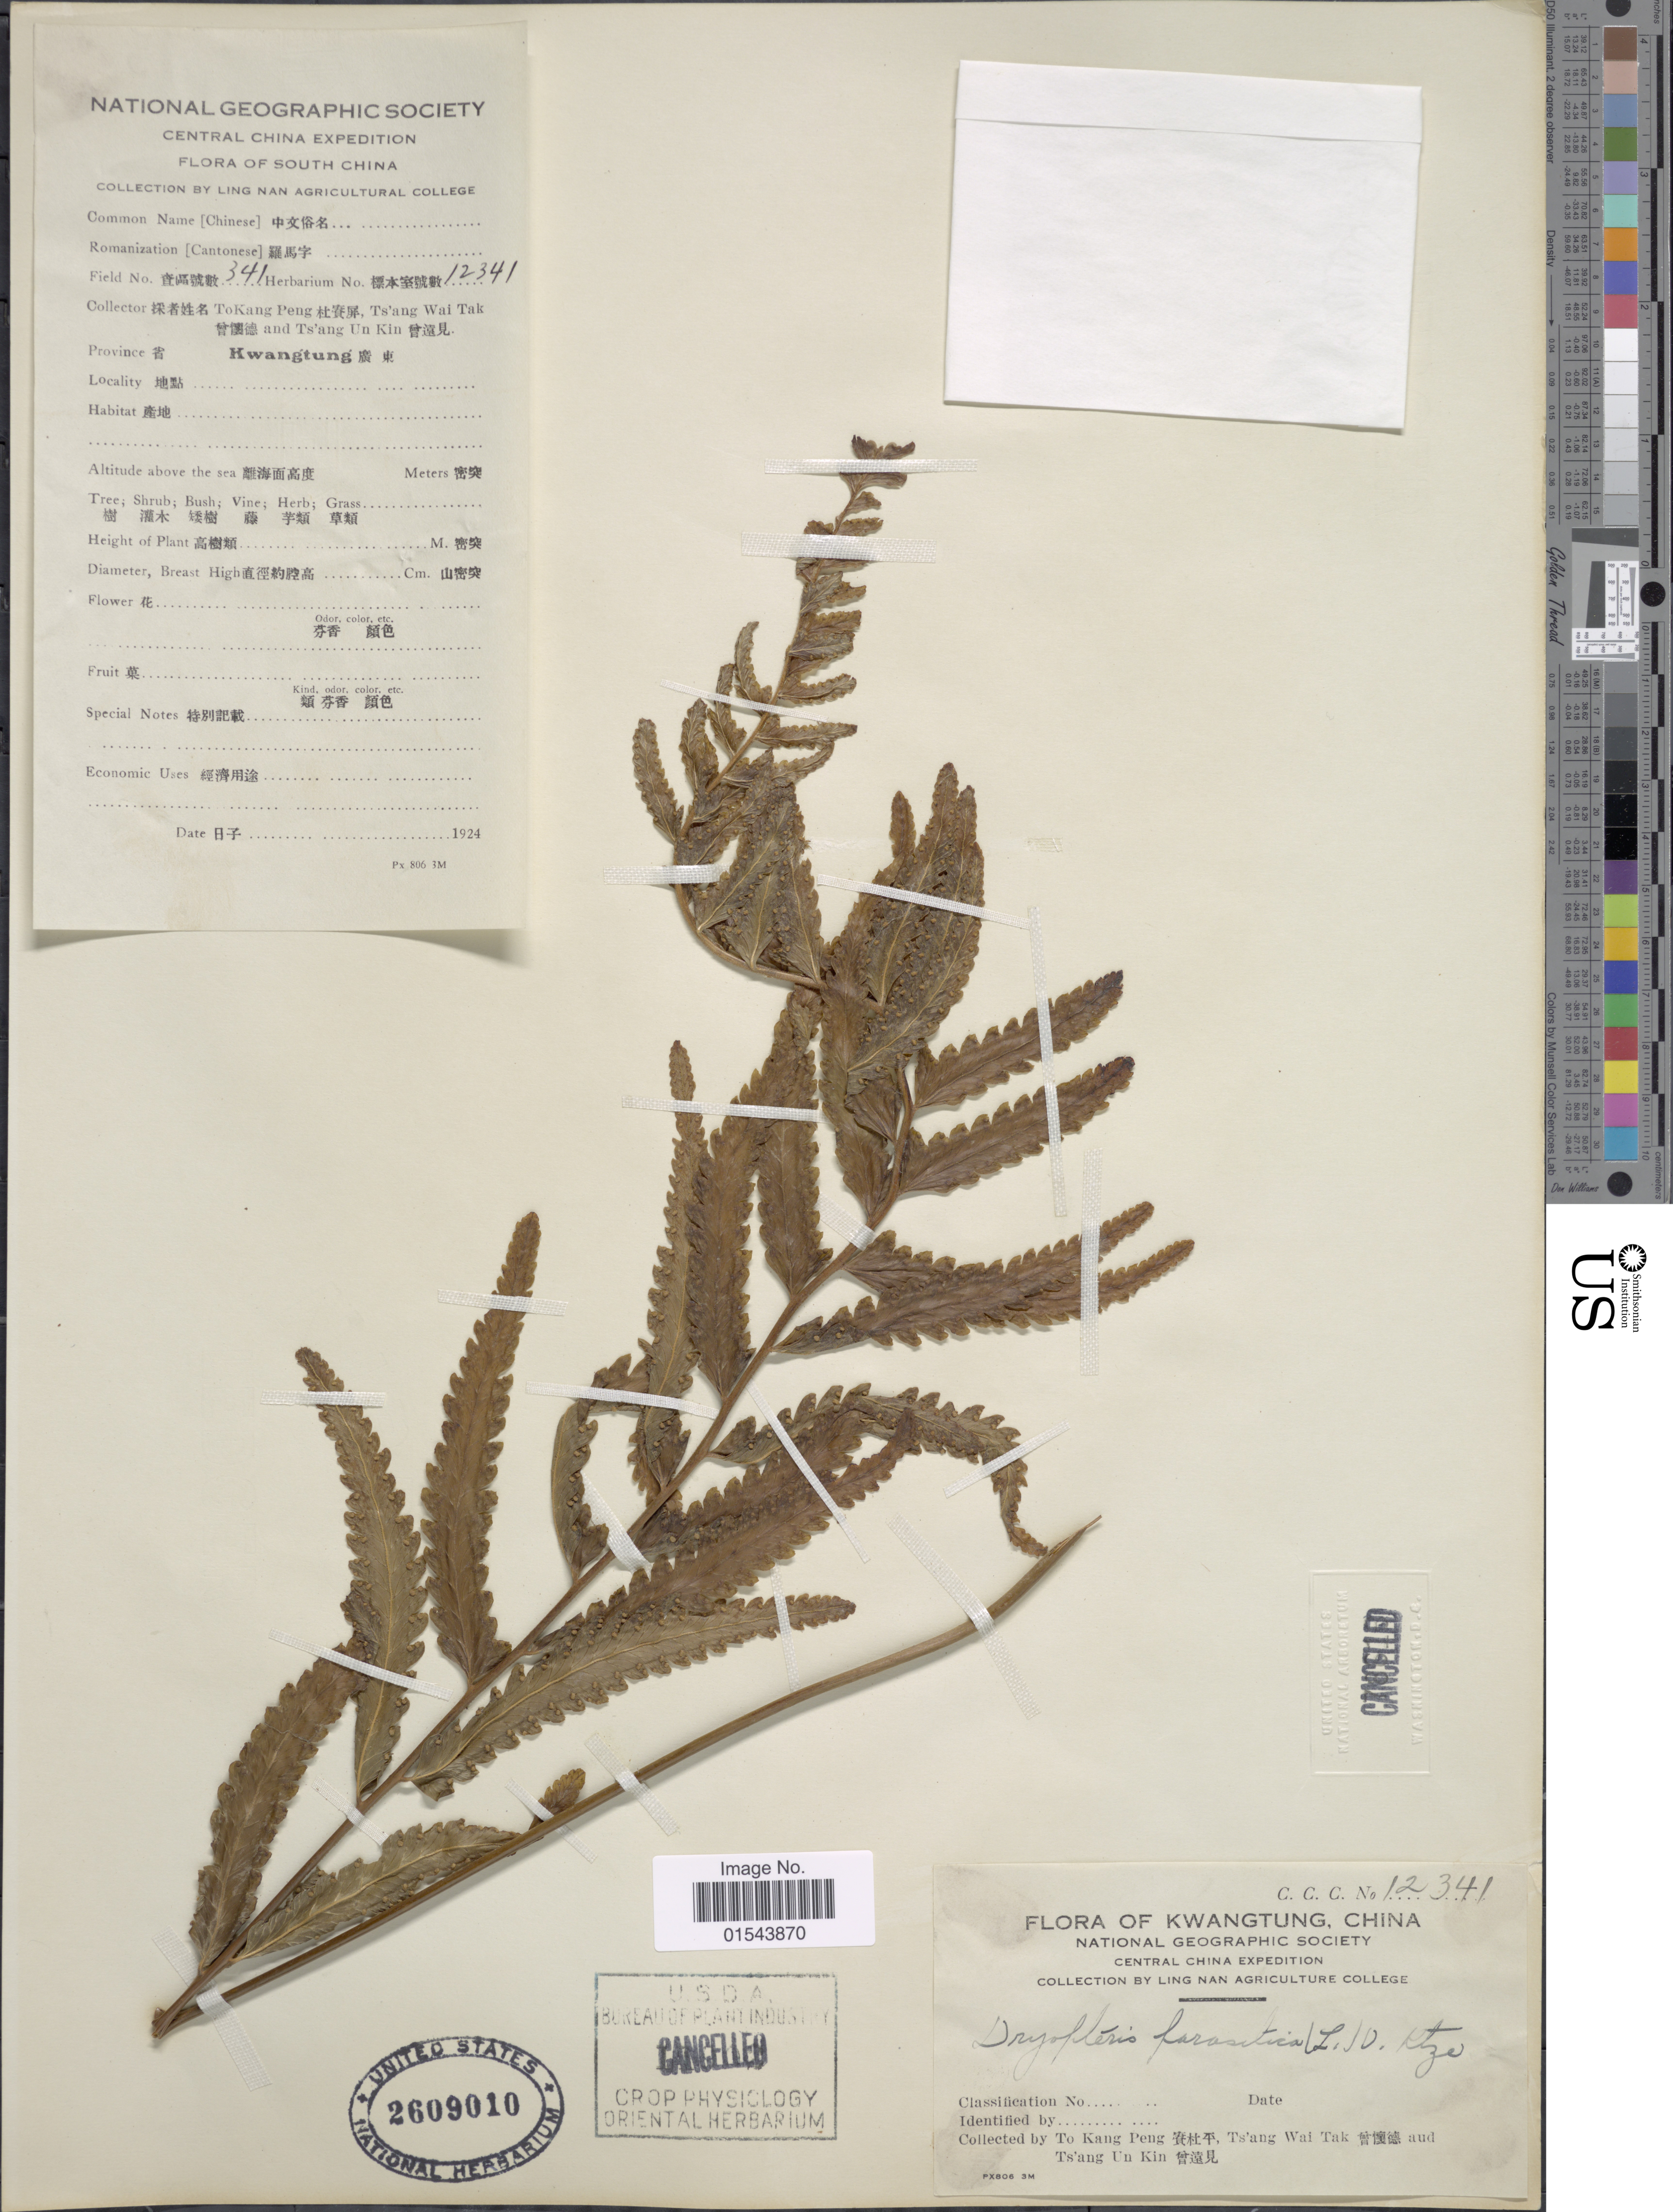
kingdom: Plantae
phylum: Tracheophyta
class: Polypodiopsida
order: Polypodiales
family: Thelypteridaceae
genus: Christella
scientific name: Christella parasitica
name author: (L.) H. Lév.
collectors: Kang Peng To, W. T. Tsang & U. K. Tsang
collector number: C. C. C. 12341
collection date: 1924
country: China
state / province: Guangdong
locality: Kwangtung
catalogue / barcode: US 2609010